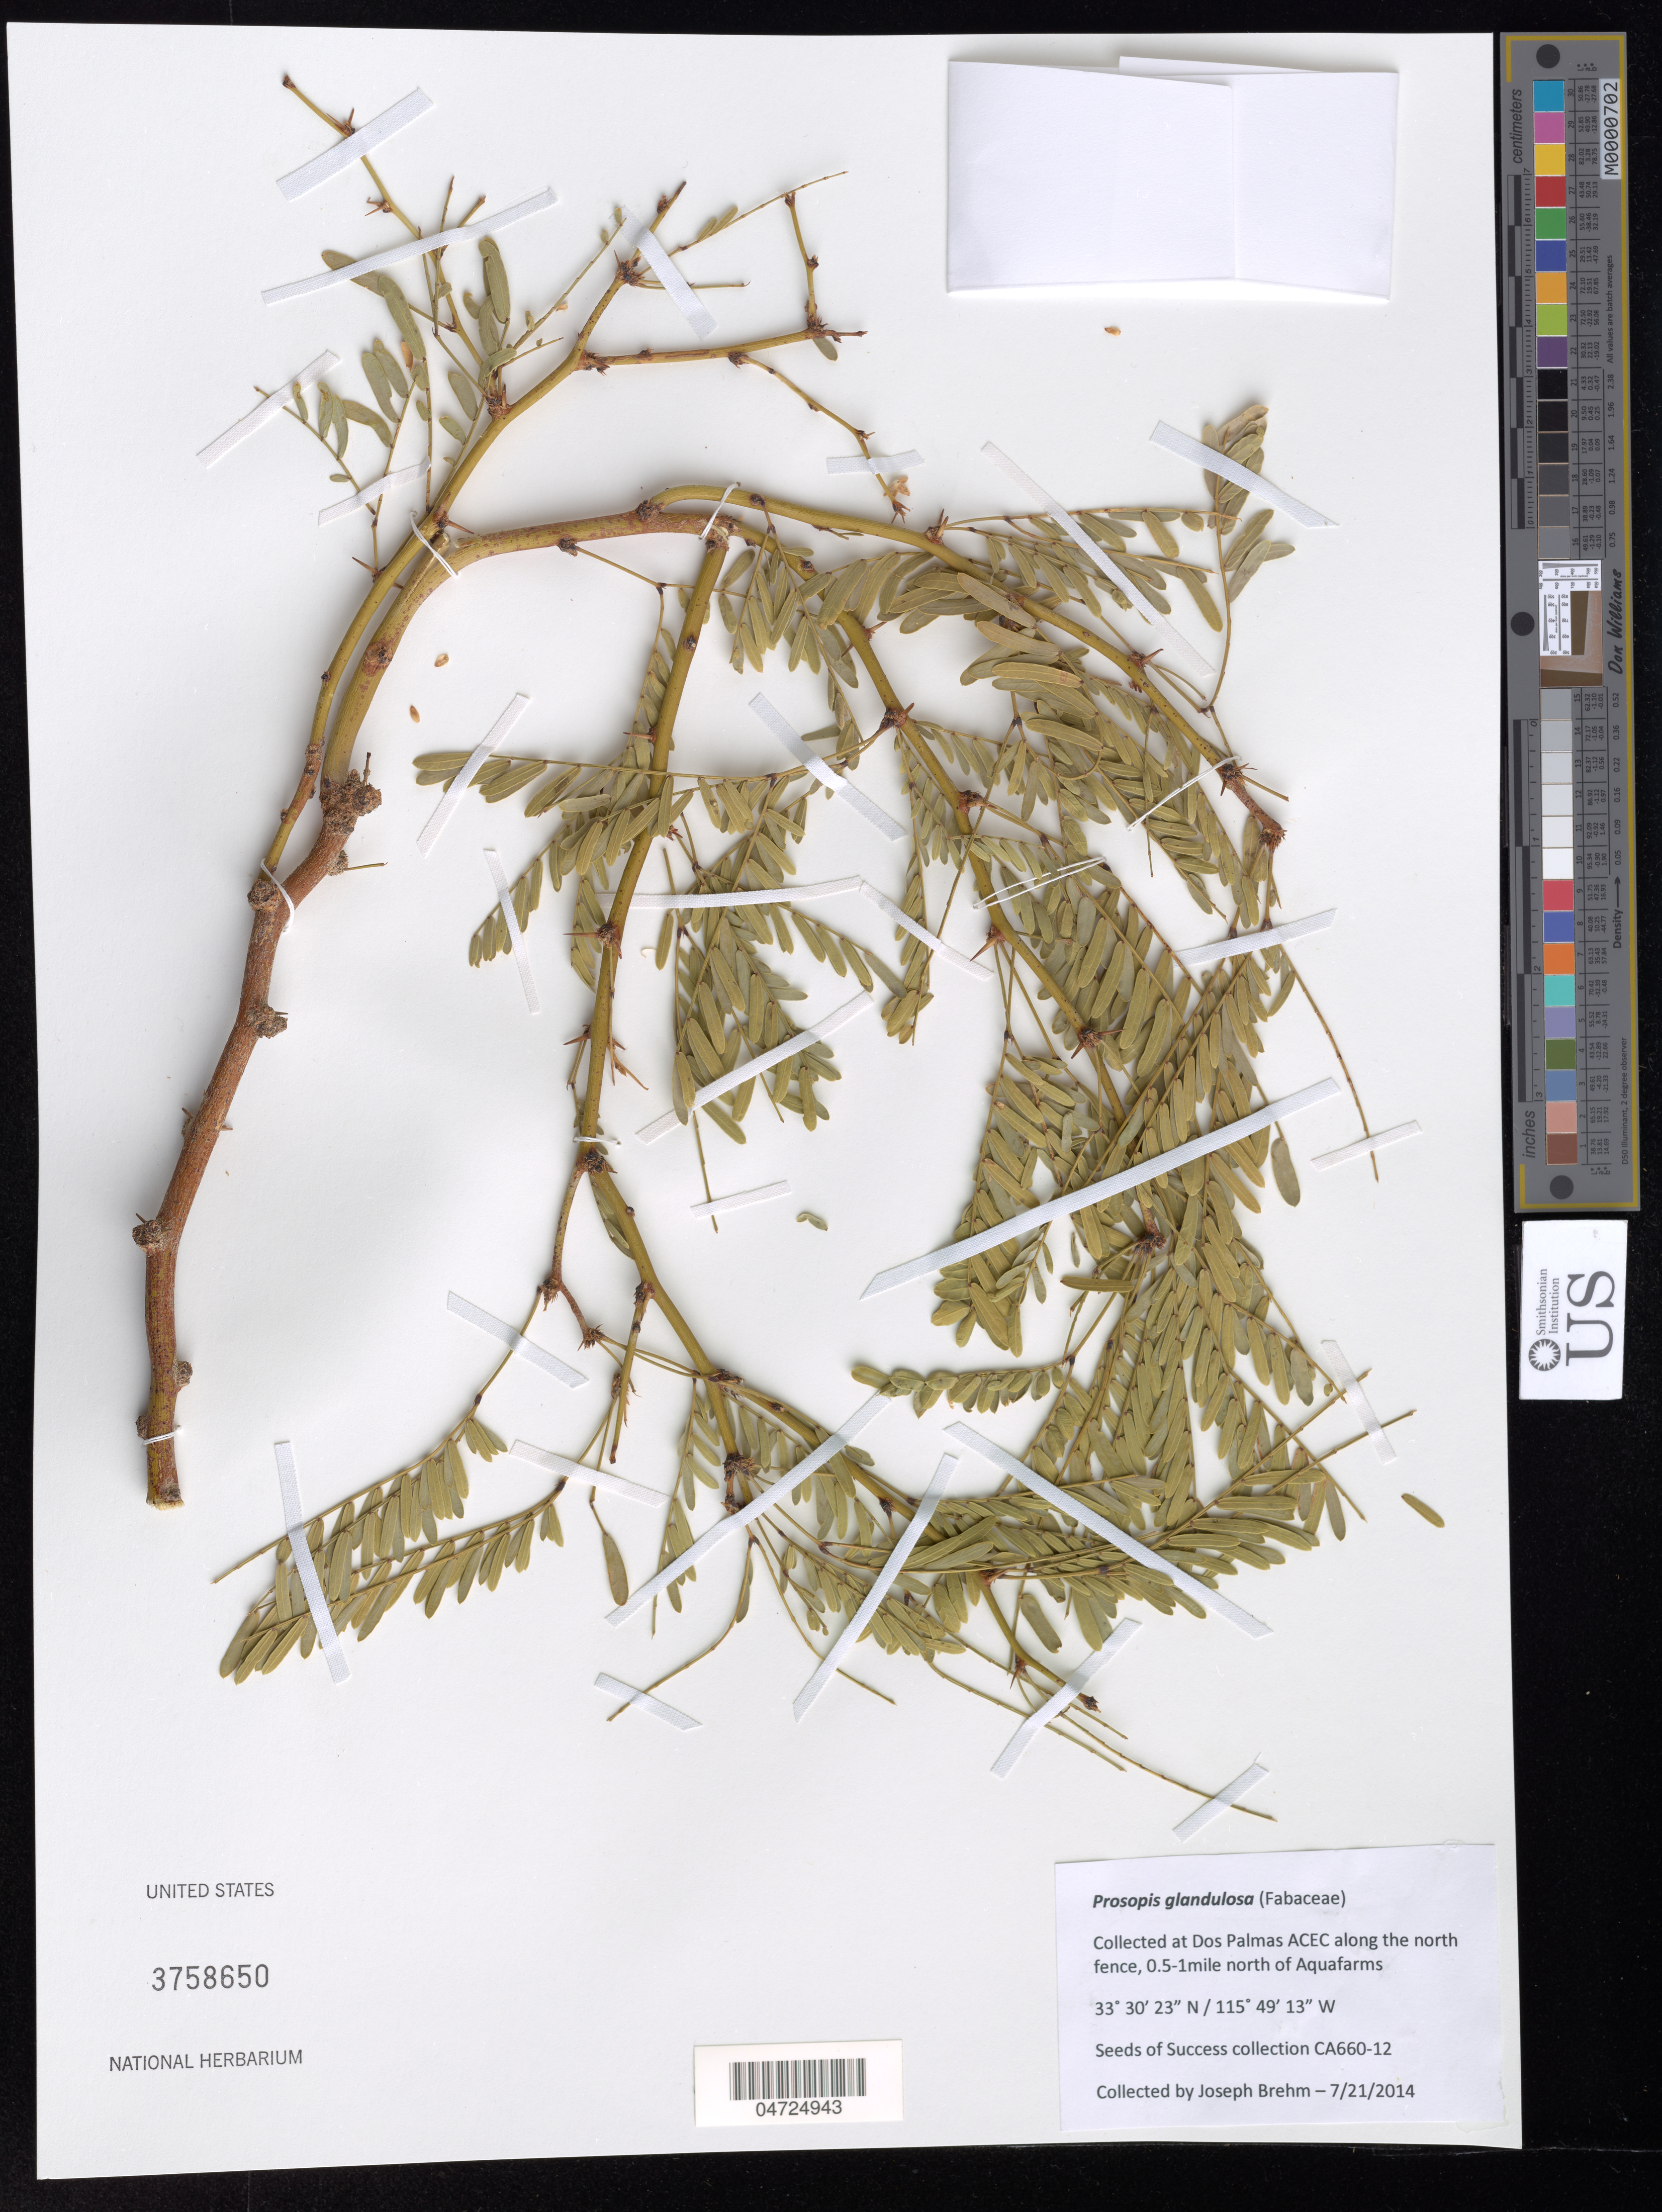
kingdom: Plantae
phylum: Tracheophyta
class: Magnoliopsida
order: Fabales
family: Fabaceae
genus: Prosopis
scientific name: Prosopis glandulosa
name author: Torr.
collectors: J. Brehm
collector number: CA660-12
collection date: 2014-07-21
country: United States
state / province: California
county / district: San Deigo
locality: At Dos Palmas ACEC along the north fence, 0.5-1 mile north of Aquafarms.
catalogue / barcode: US 3758650